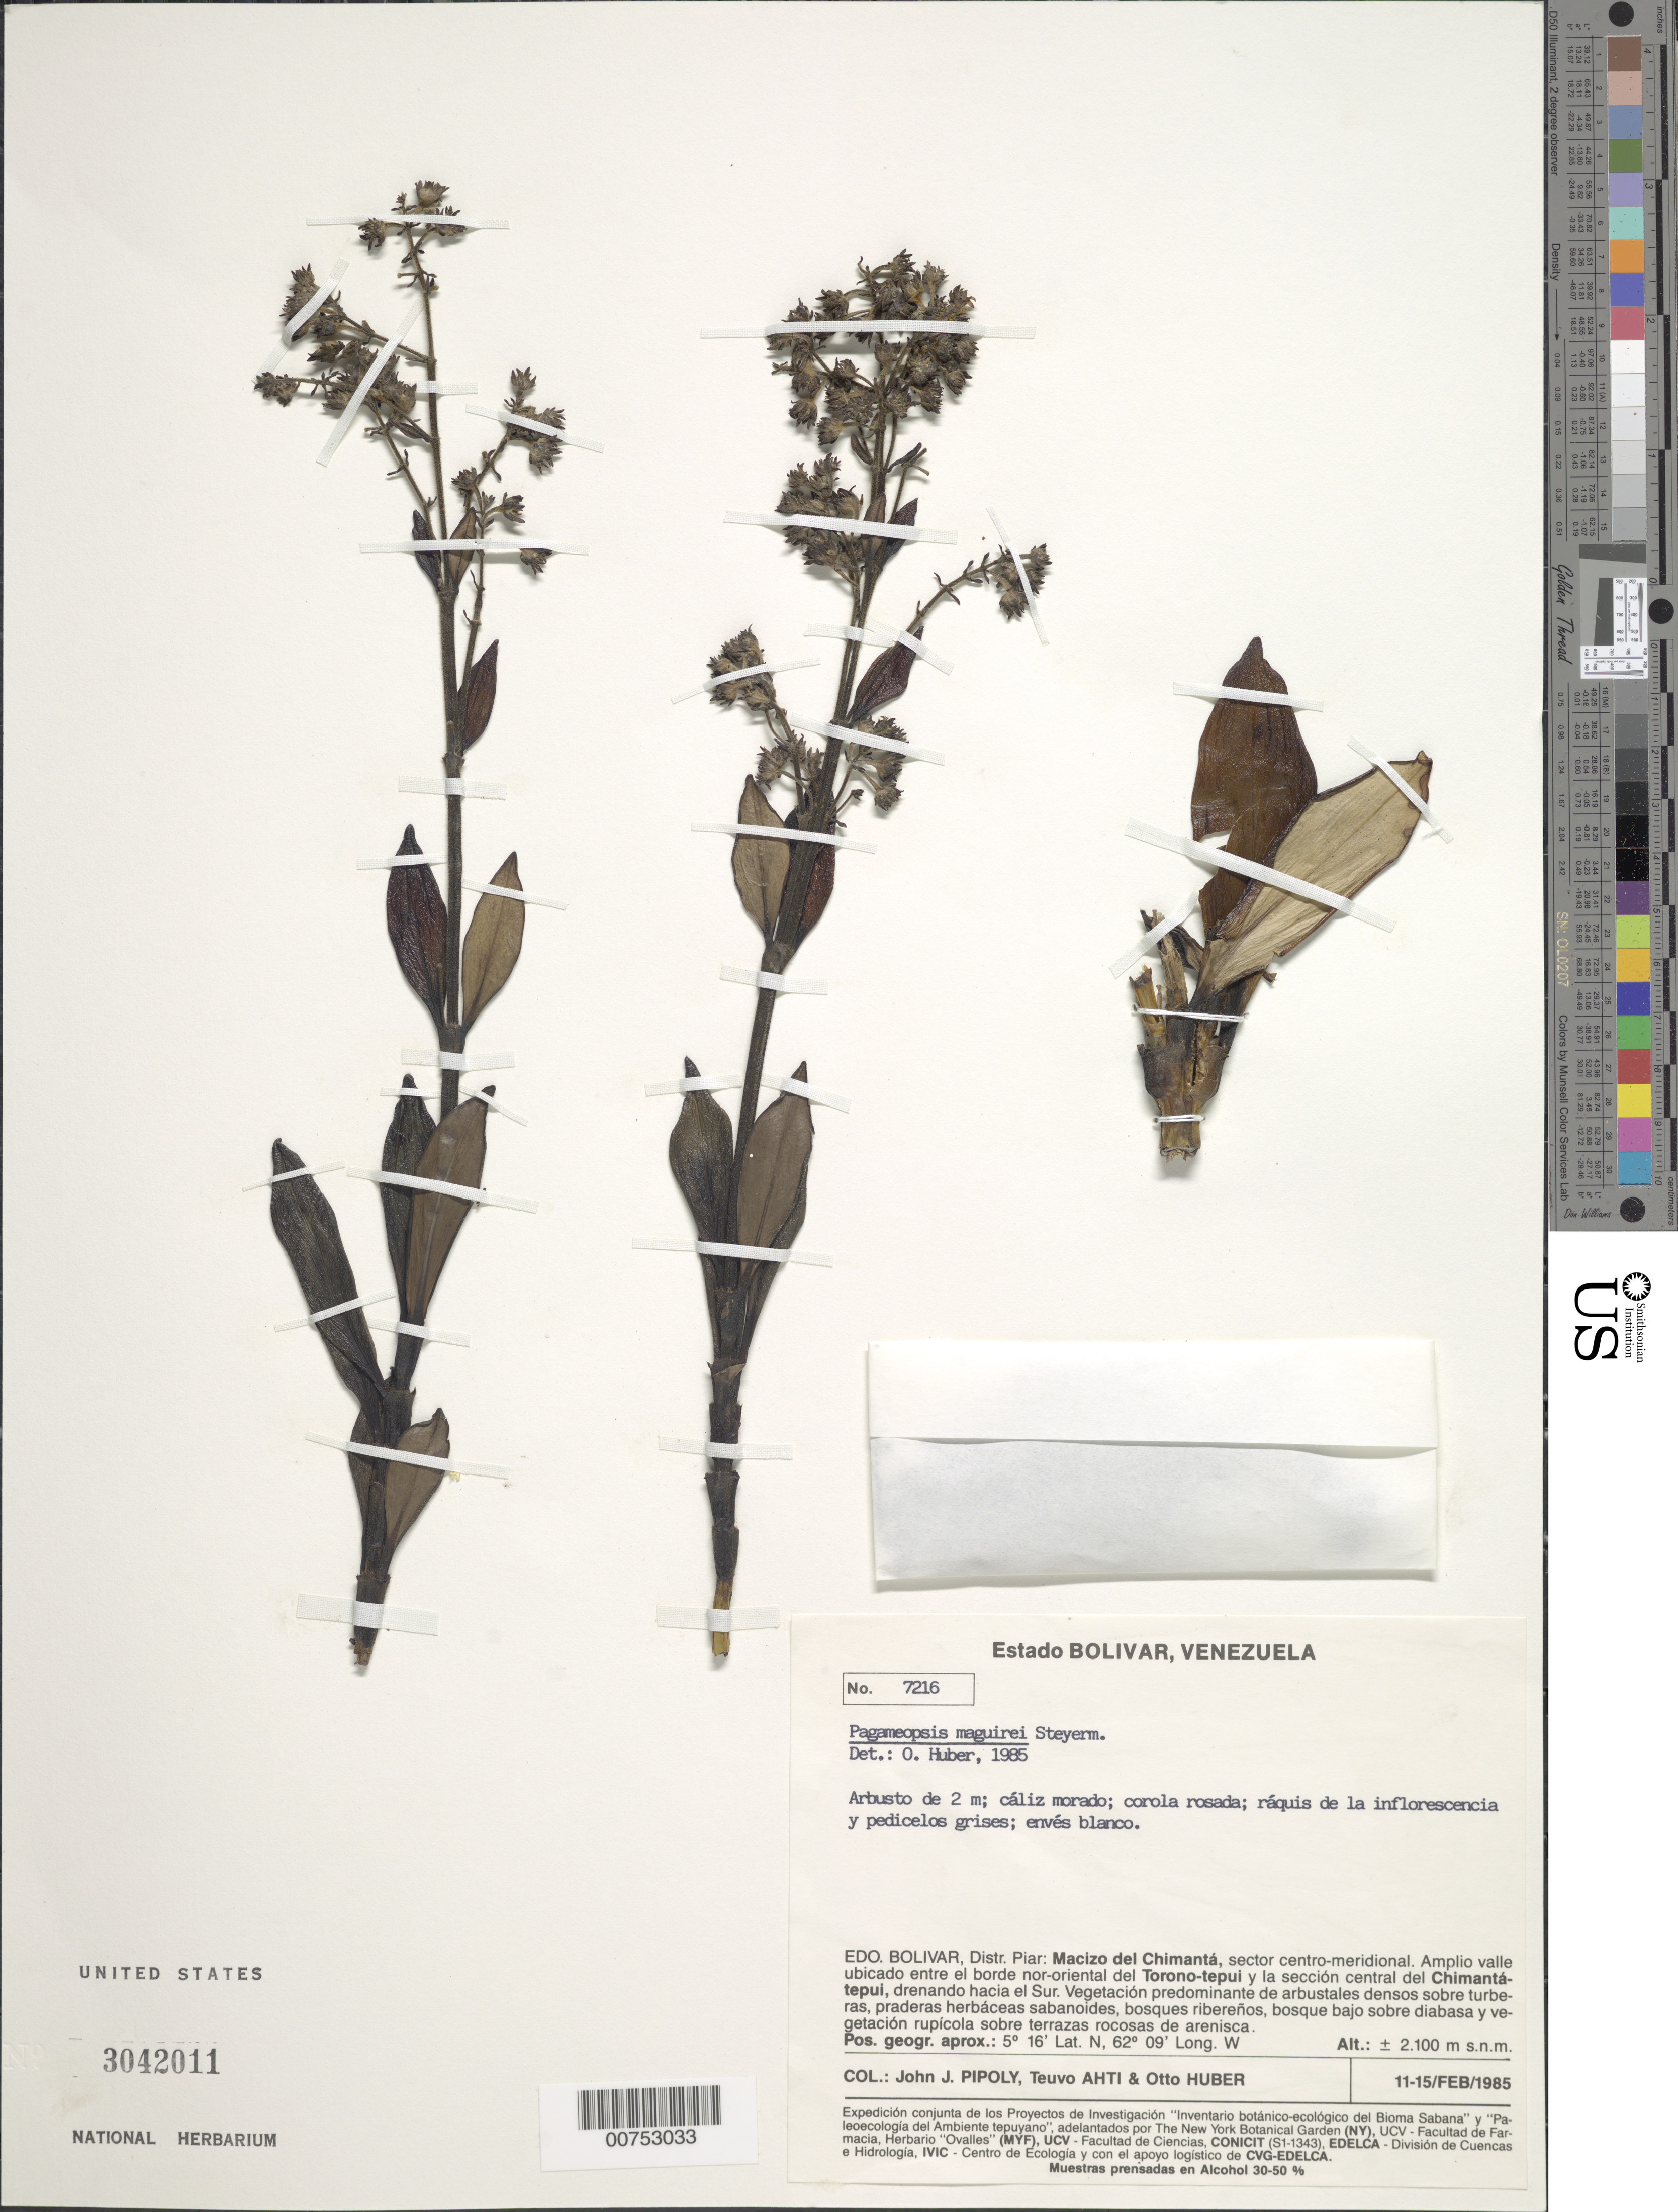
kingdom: Plantae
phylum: Tracheophyta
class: Magnoliopsida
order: Gentianales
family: Rubiaceae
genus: Pagameopsis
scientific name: Pagameopsis maguirei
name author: Steyerm.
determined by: Huber, Otto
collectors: J. J. Pipoly, T. T. Ahti & O. Huber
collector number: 7216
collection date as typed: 11-Feb-85 to 15-Feb-85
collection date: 1985-02-11/1985-02-15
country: Venezuela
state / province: Bolívar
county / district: Piar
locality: Macizo del Chimantá, sector nor-oriental, entre el Torono-tepuí y la sección central del Chimantá-tepuí.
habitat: Valle, vegetación predominante de arbustales denso sobre turberas, praderas herbáceas sabanoides, bosques ribereños.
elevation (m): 2100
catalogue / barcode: US 3042011